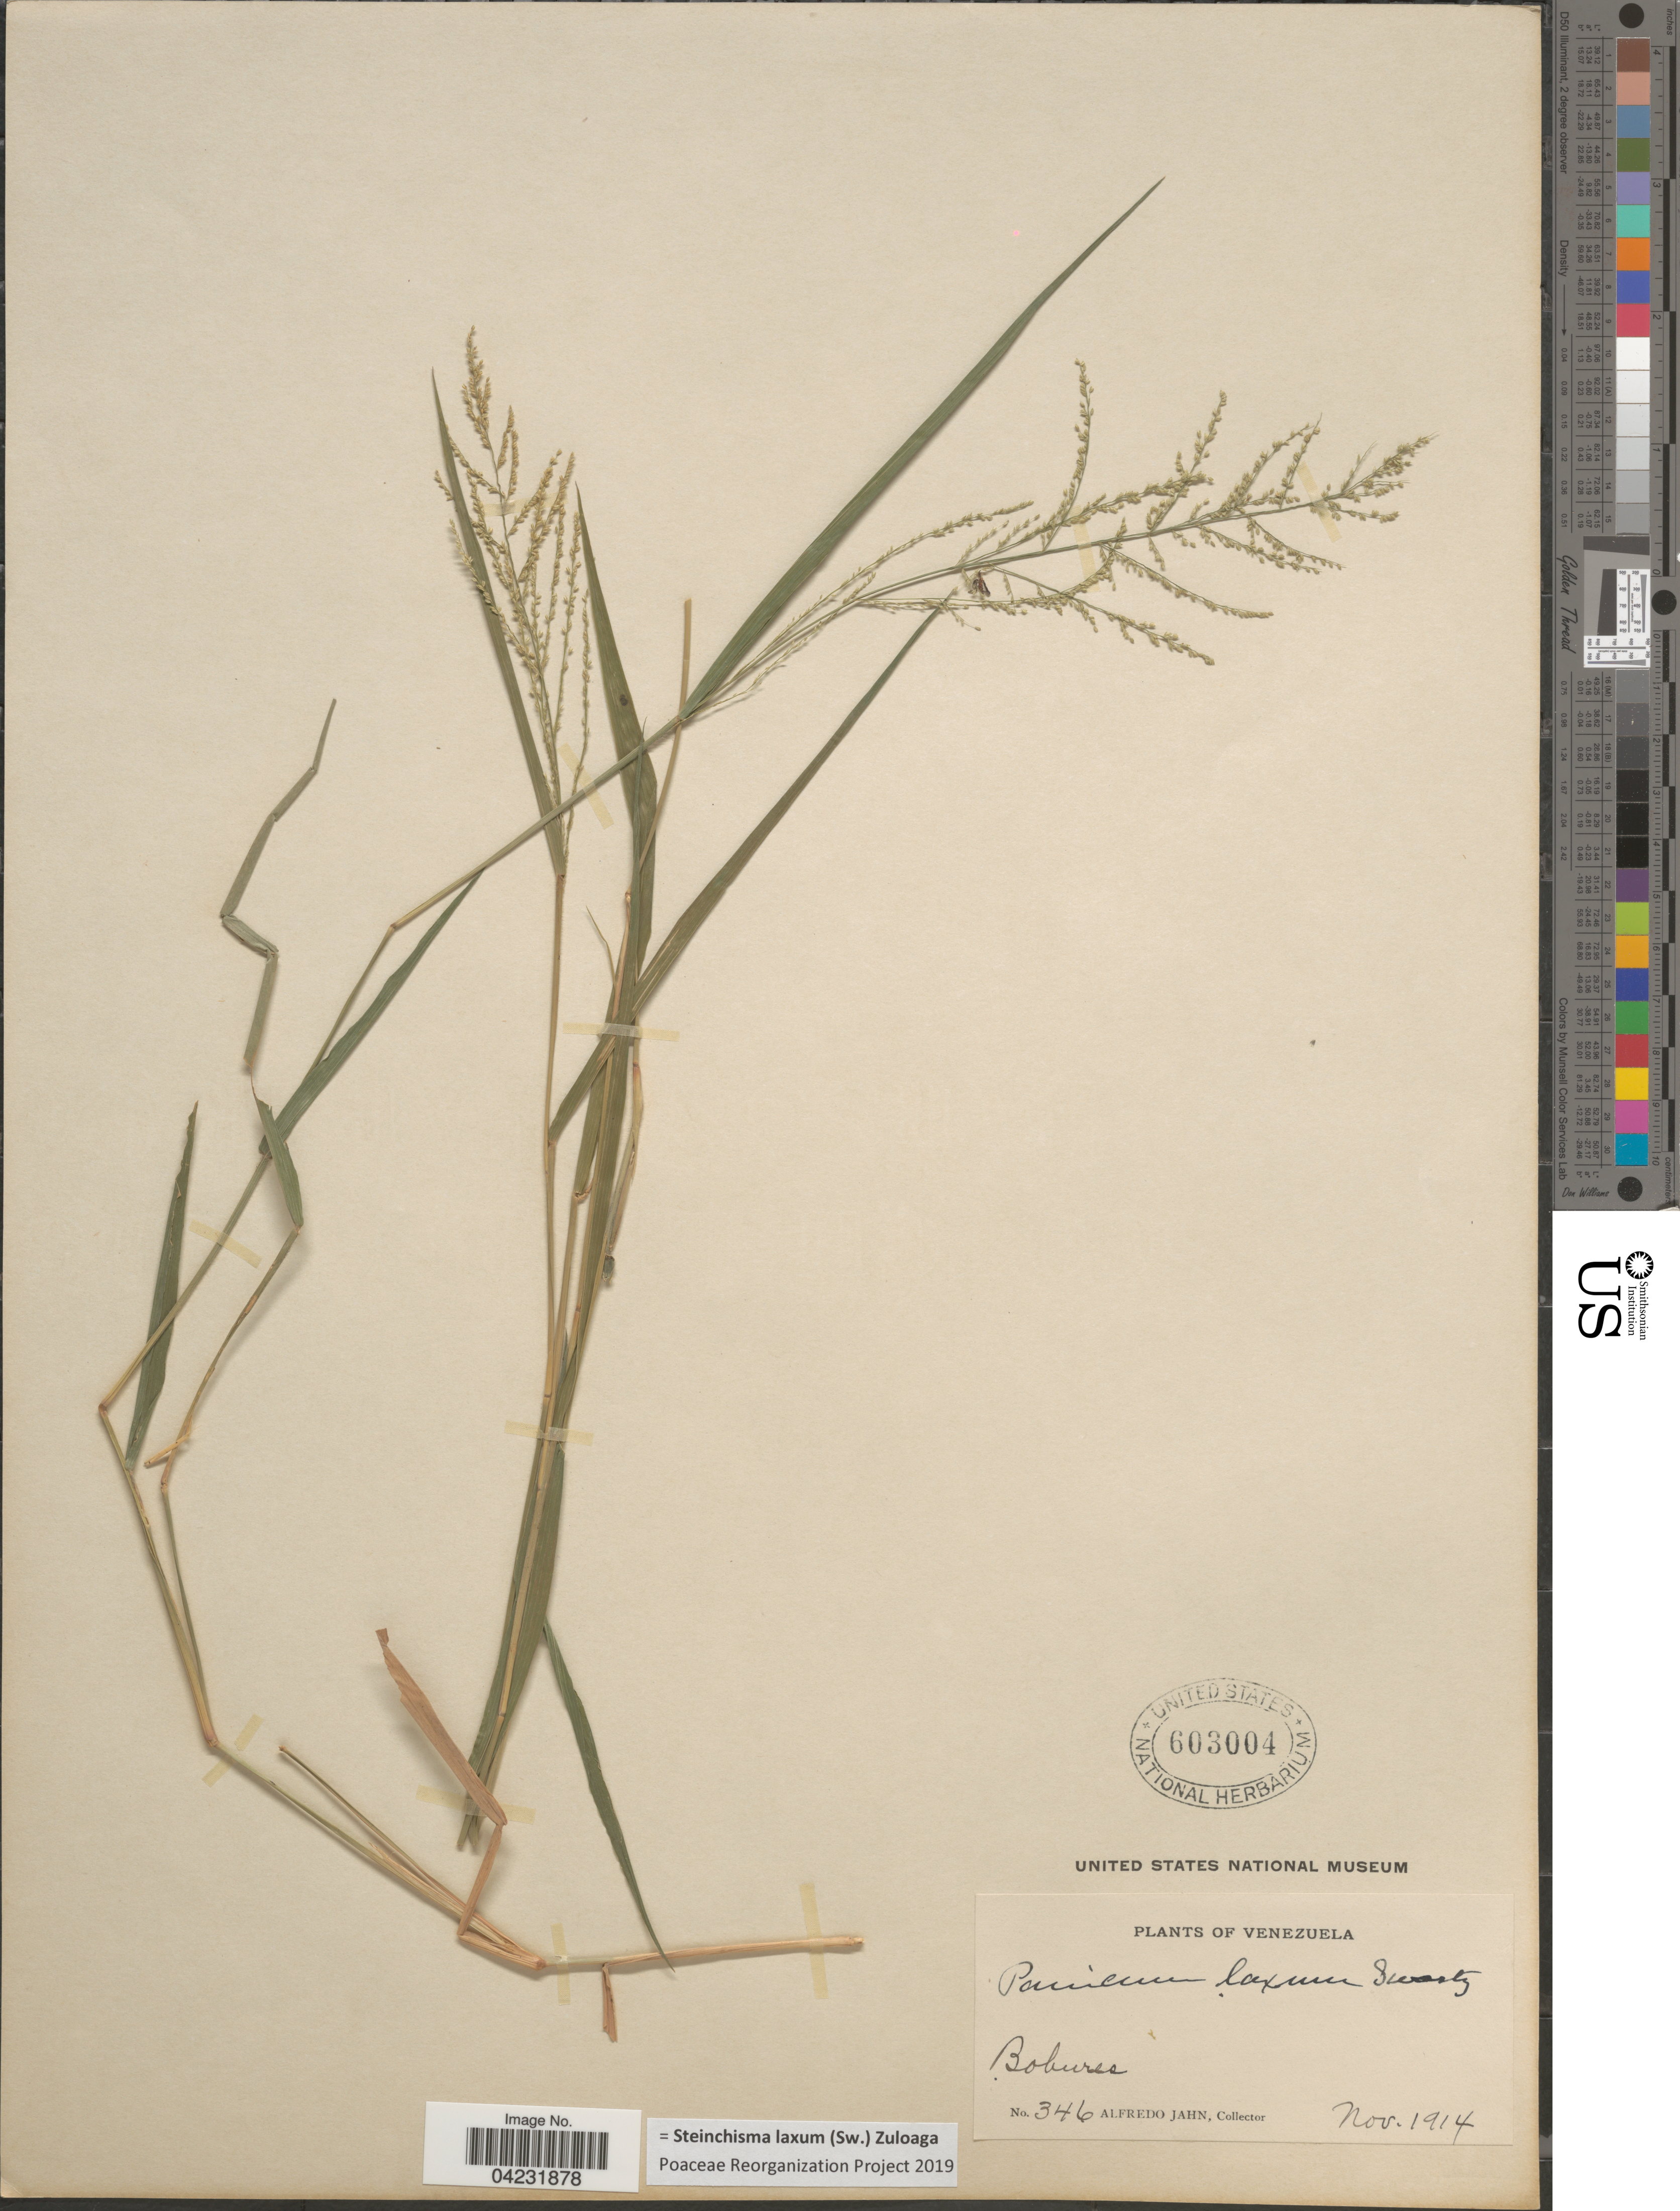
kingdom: Plantae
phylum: Tracheophyta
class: Liliopsida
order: Poales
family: Poaceae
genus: Steinchisma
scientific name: Steinchisma laxum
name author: (Sw.) Zuloaga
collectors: A. Jahn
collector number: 346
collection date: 1914-11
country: Venezuela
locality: Bobures.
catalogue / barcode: US 603004